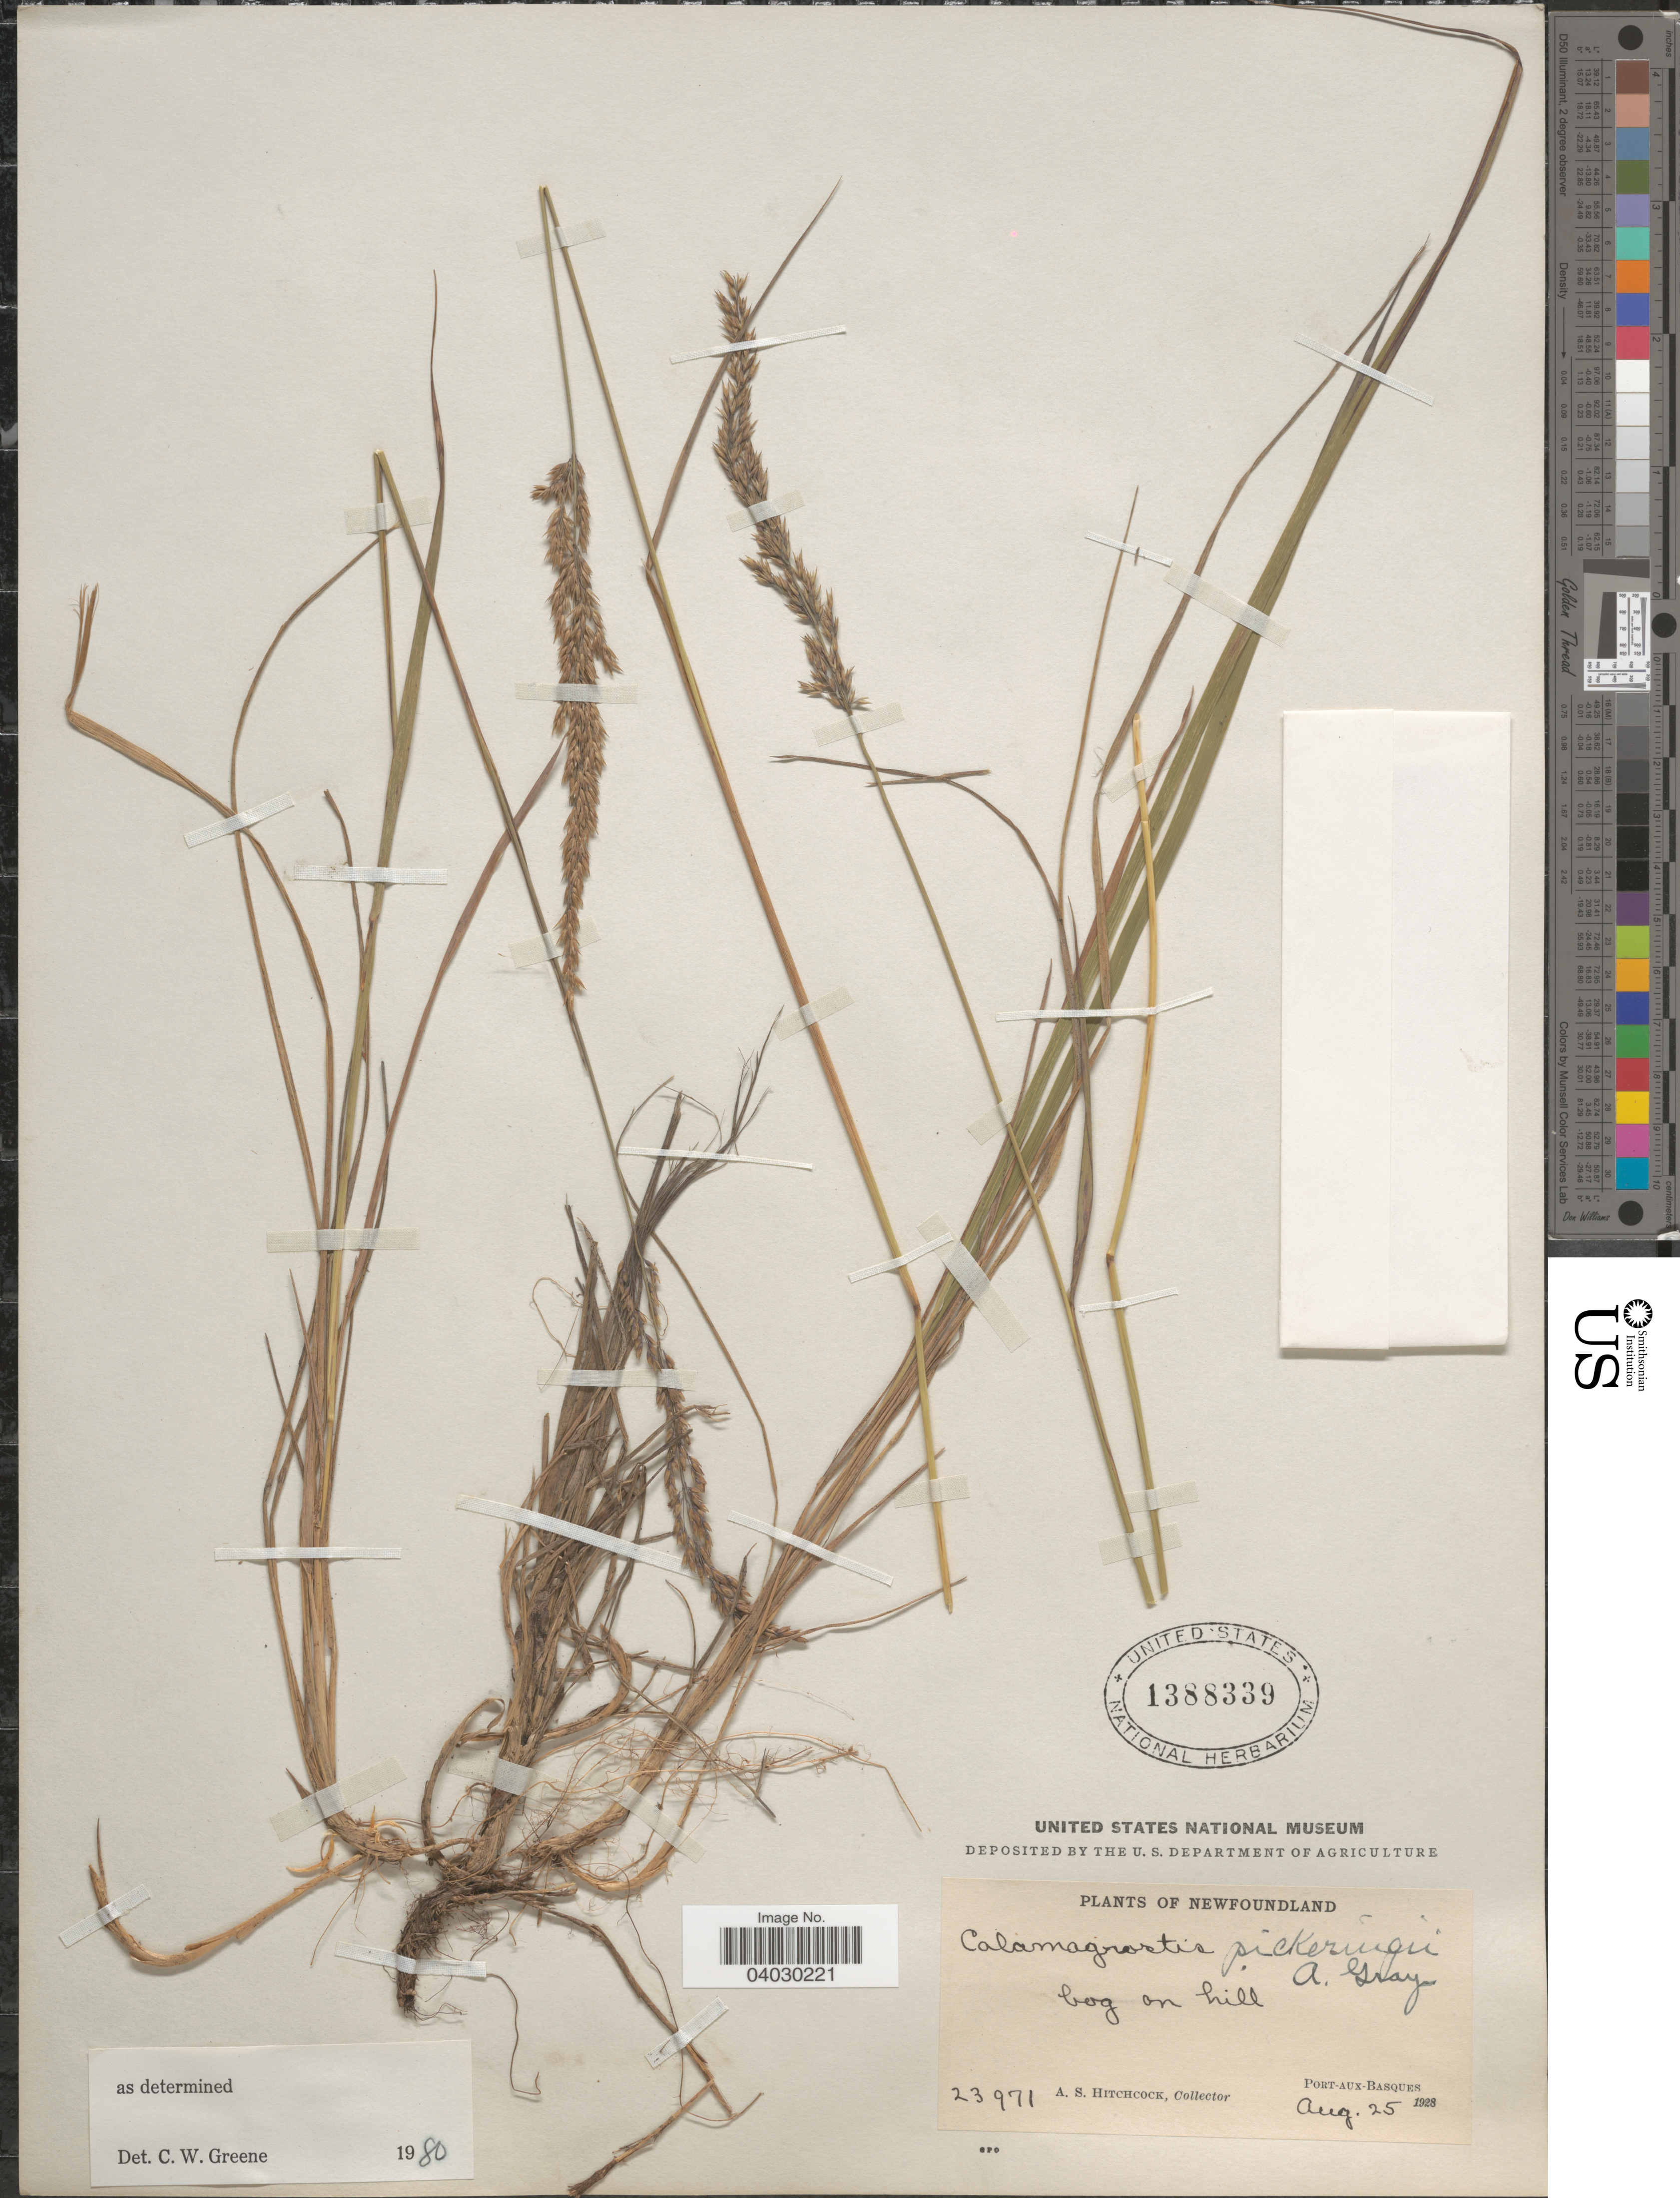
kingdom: Plantae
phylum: Tracheophyta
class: Liliopsida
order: Poales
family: Poaceae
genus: Calamagrostis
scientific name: Calamagrostis pickeringii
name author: A. Gray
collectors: A. S. Hitchcock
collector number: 23971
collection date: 1928-08-25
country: Canada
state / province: Newfoundland and Labrador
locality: Port-Aux-Basques.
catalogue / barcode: US 1388339